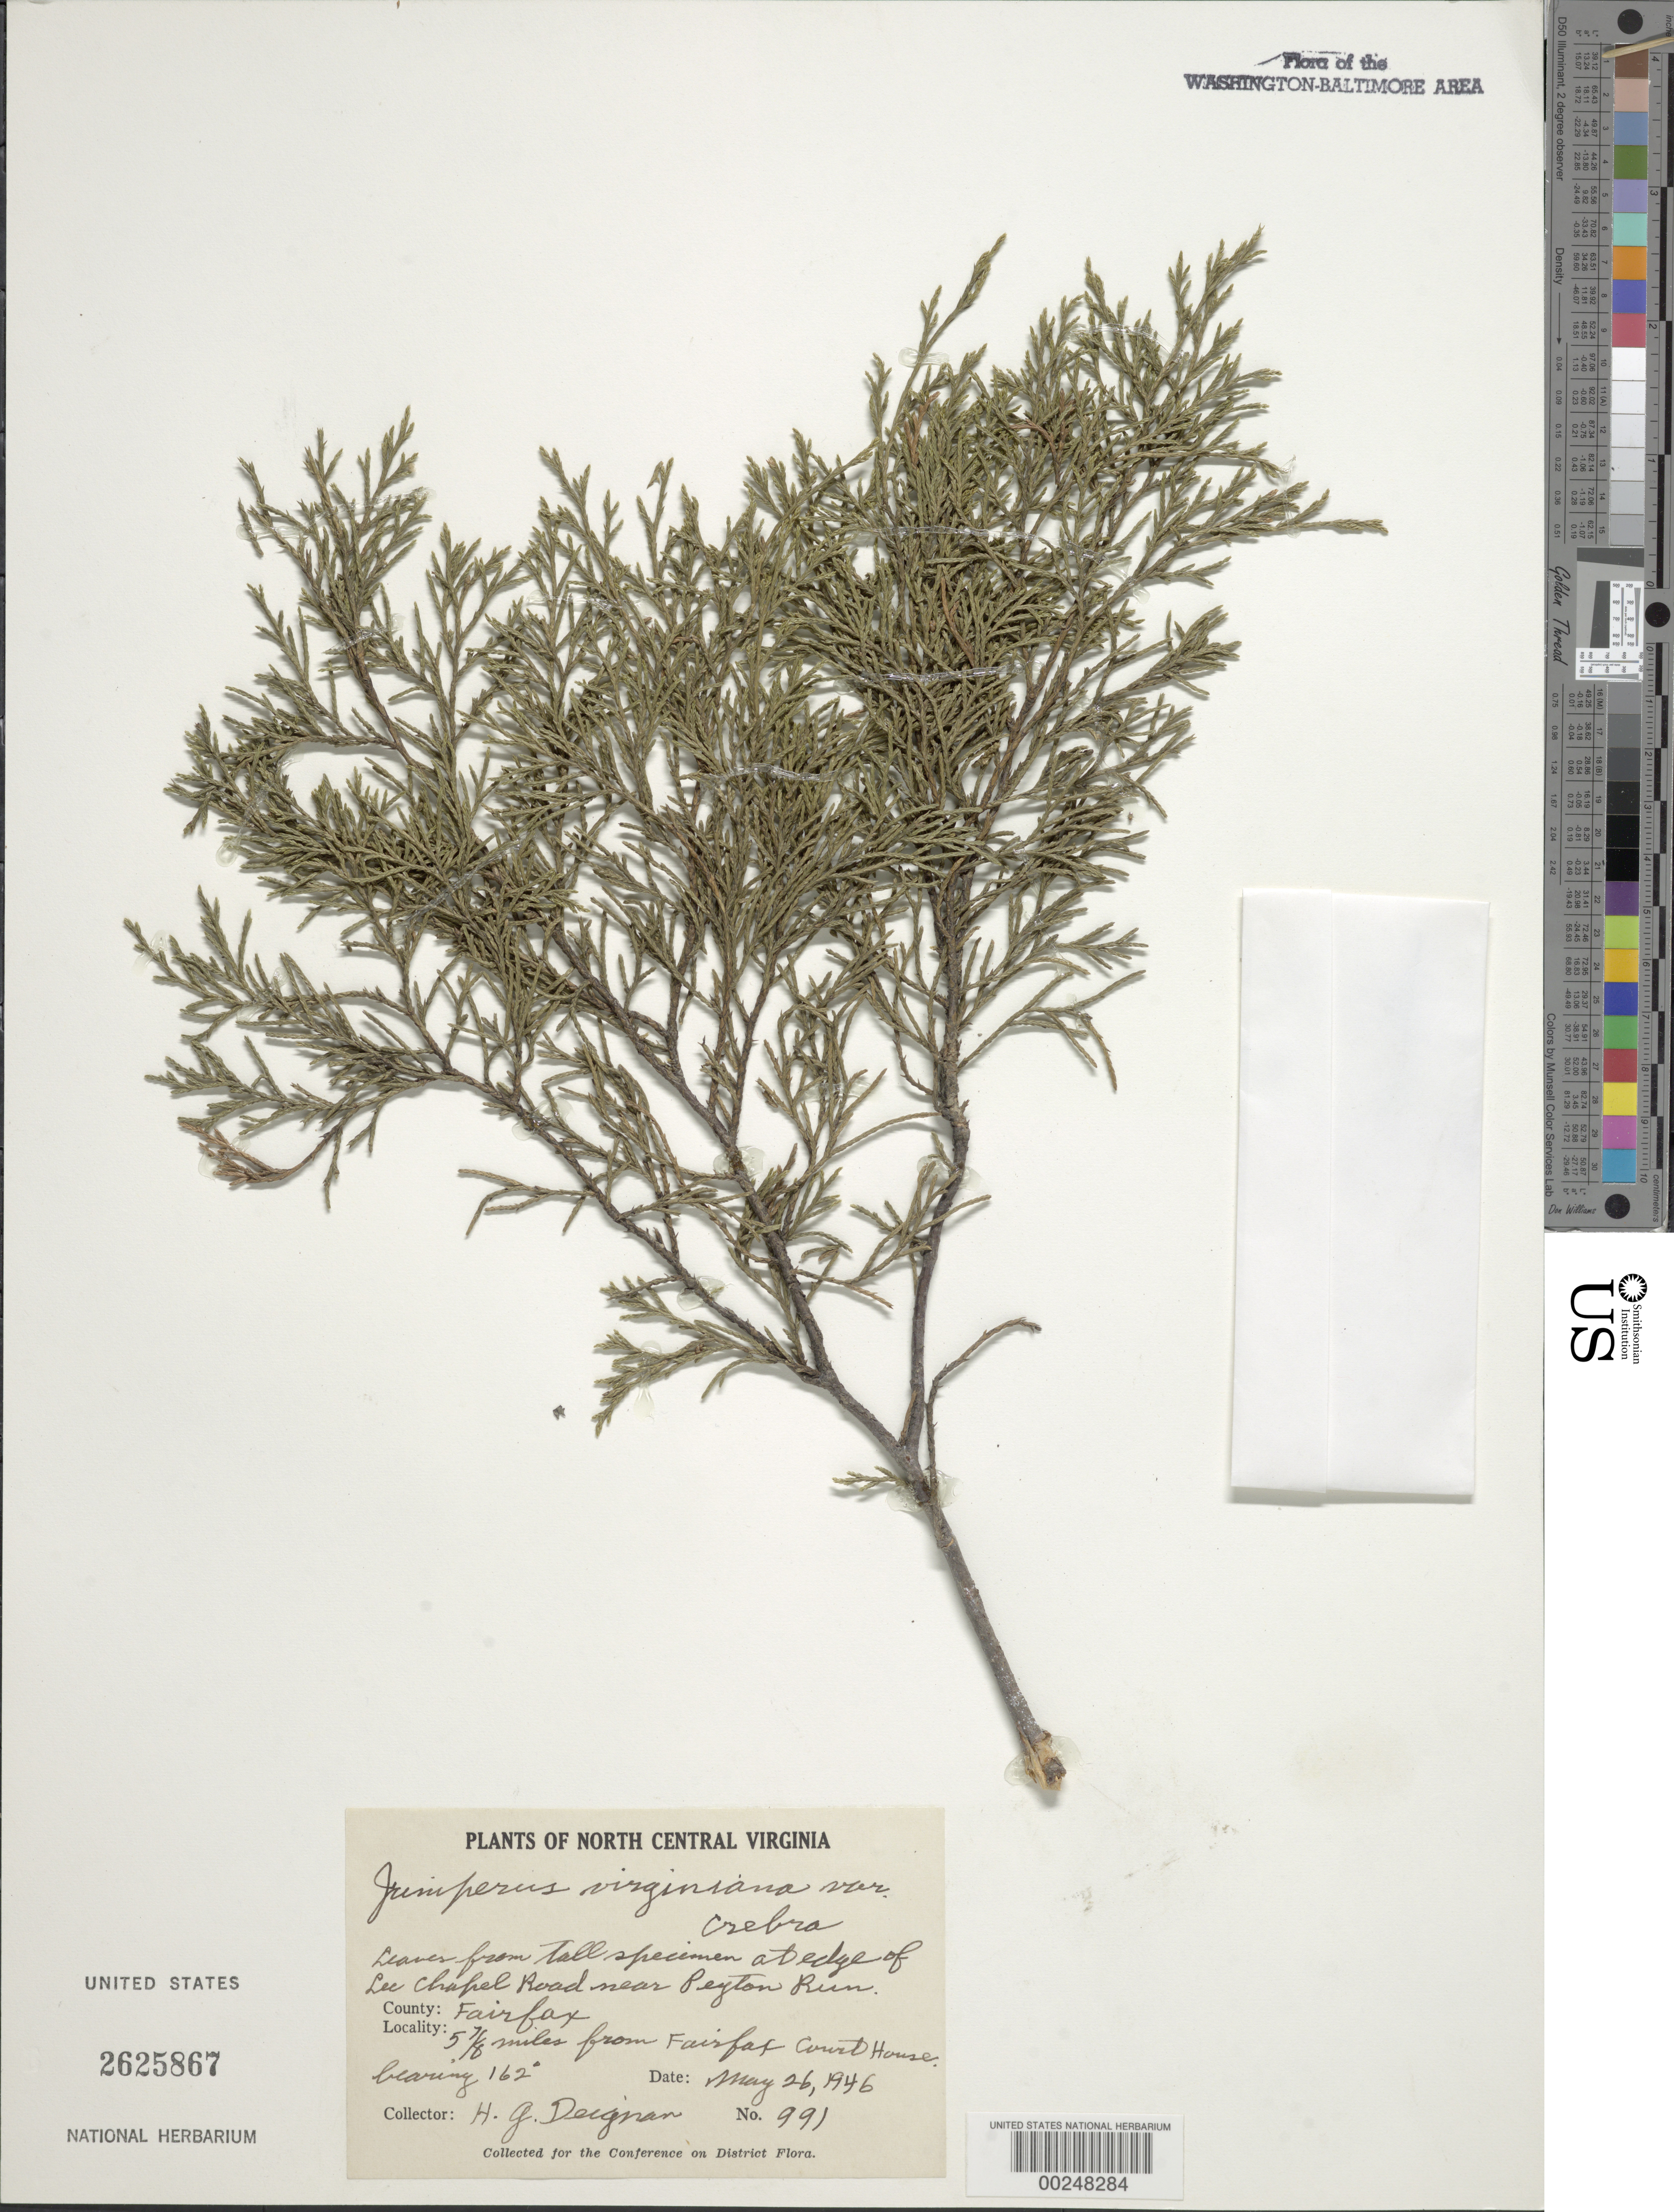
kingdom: Plantae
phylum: Tracheophyta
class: Pinopsida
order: Pinales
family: Cupressaceae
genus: Juniperus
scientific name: Juniperus virginiana var. crebra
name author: Fernald & Griscom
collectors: H. Deignan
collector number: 991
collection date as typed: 26 May 1946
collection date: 1946-05-26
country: United States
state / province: Virginia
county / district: Fairfax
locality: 5 7/8 Mi from Fairfax Court House, at Lee Chapel road near Peyton Run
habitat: At edge of road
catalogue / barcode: US 2625867